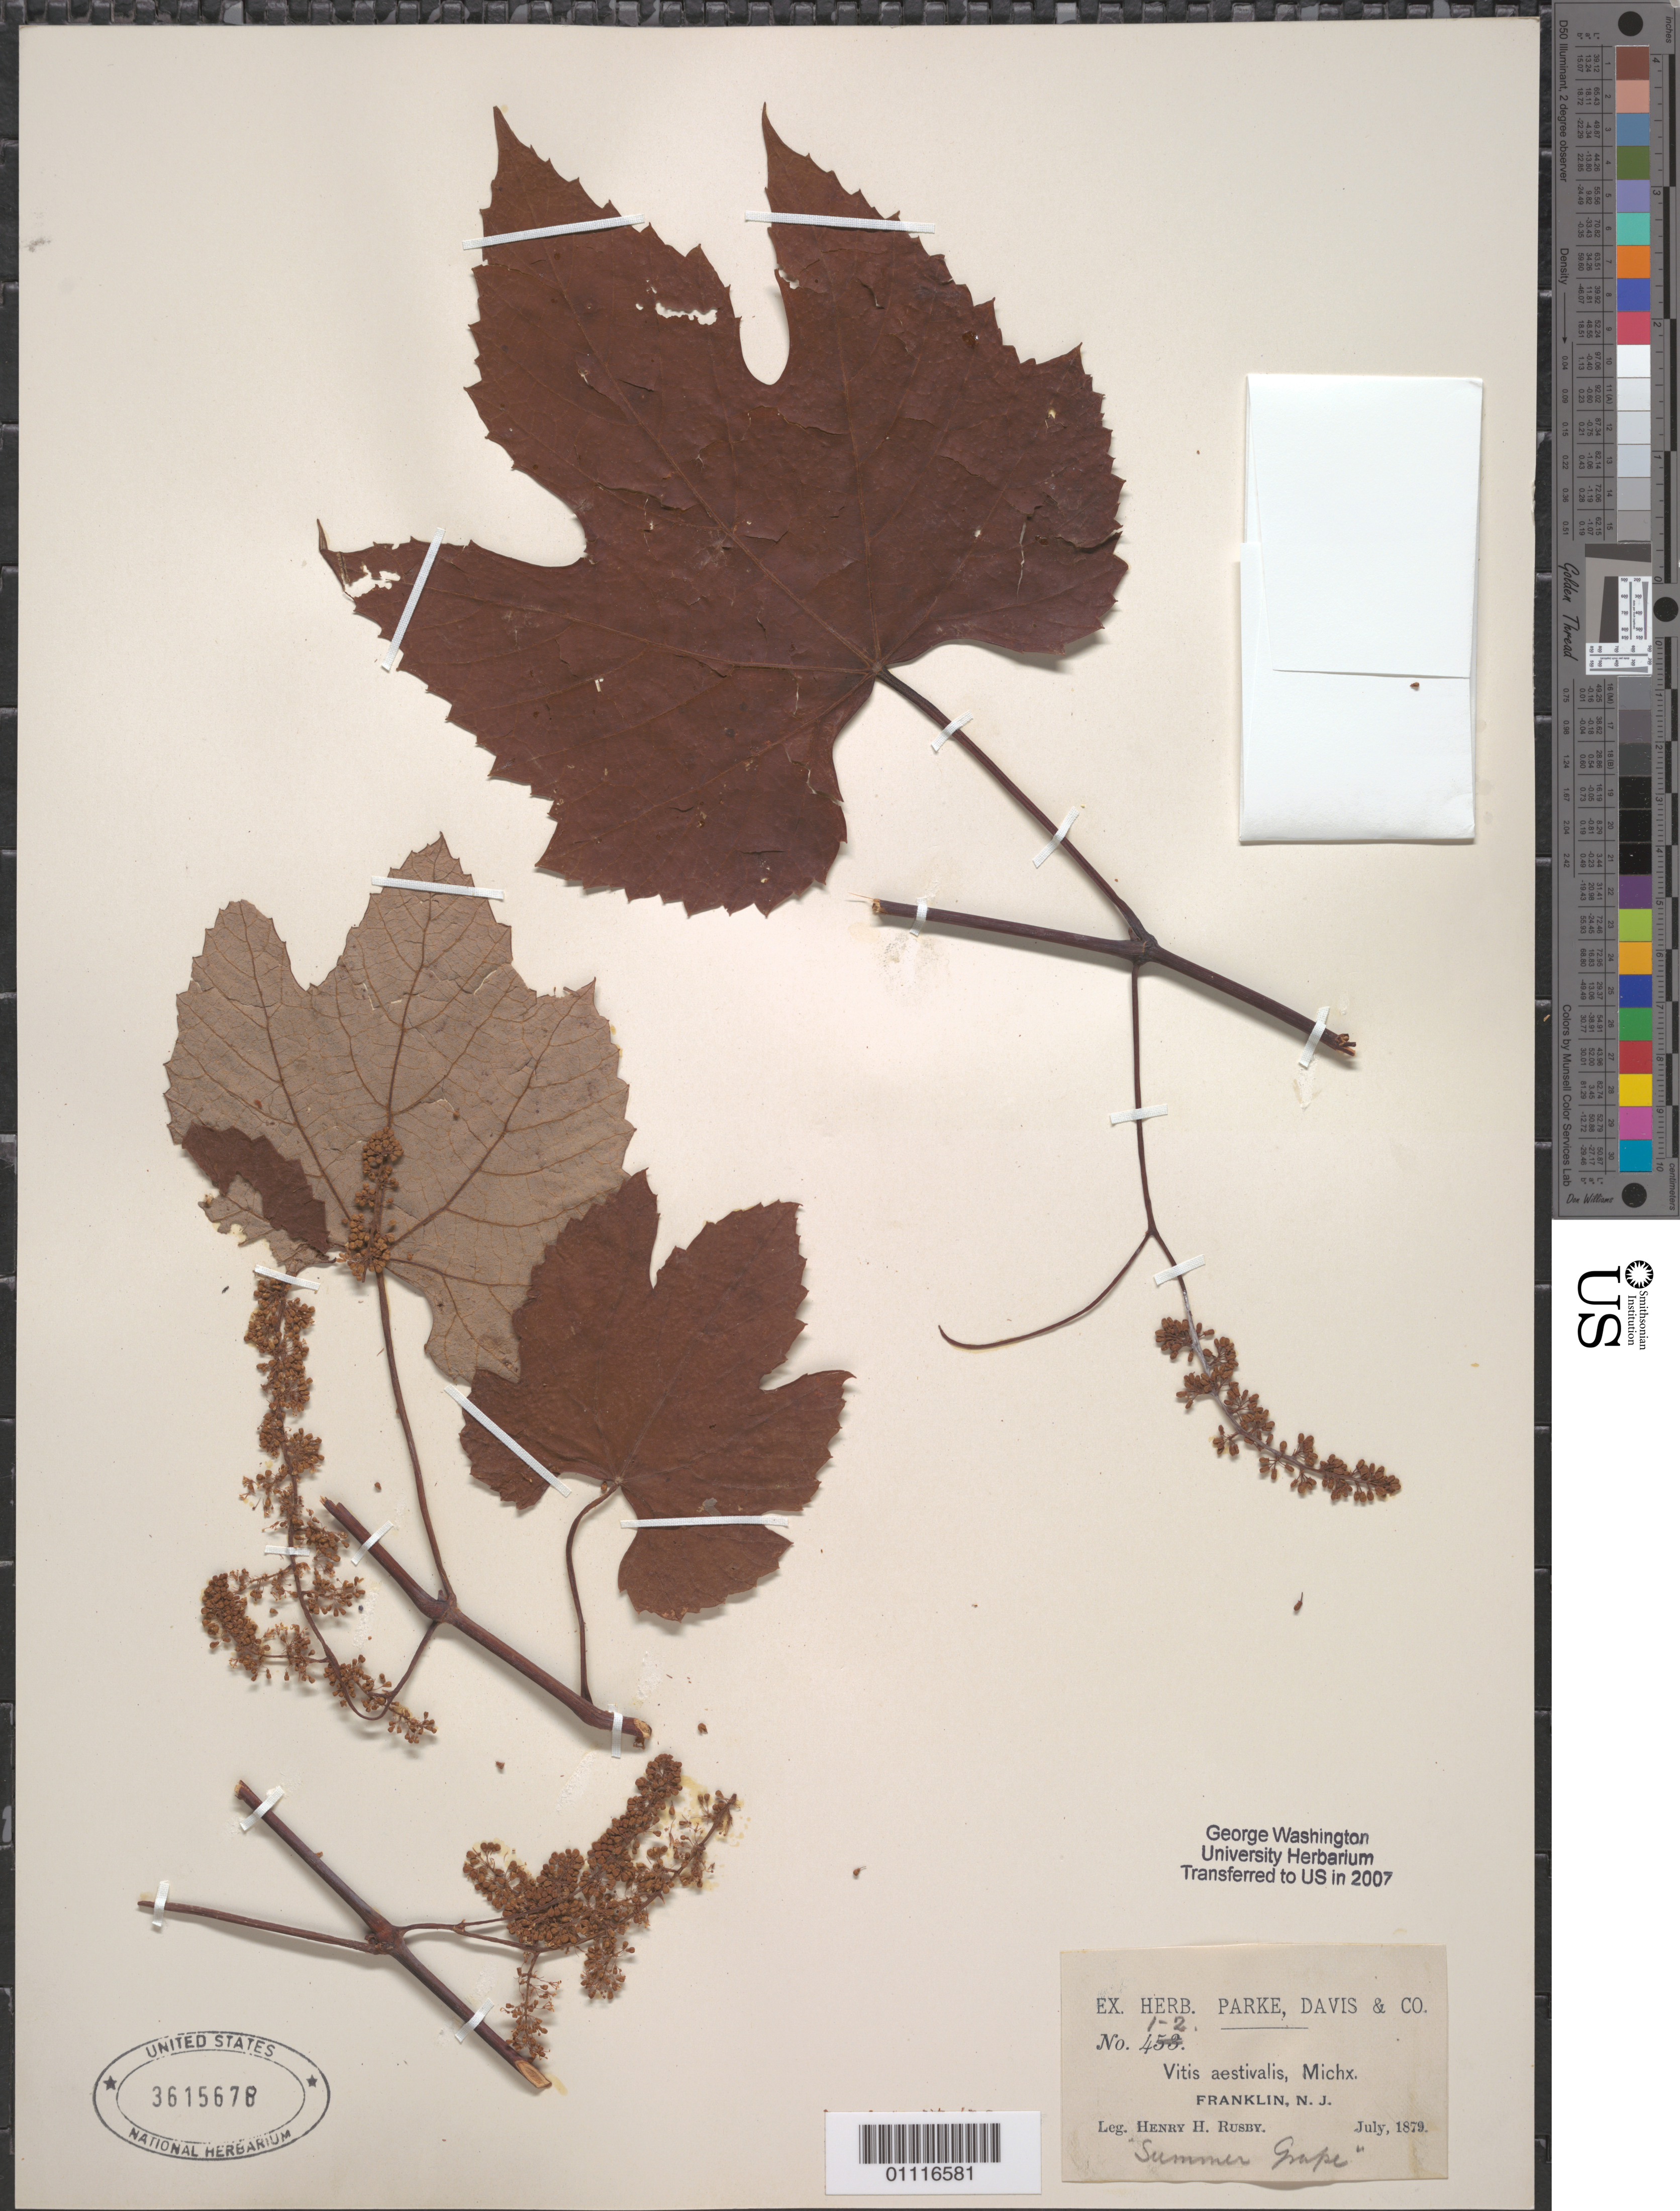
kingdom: Plantae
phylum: Tracheophyta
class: Magnoliopsida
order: Vitales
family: Vitaceae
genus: Vitis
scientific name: Vitis aestivalis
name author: Michx.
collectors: H. H. Rusby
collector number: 4 1-2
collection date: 1879-07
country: United States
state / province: New Jersey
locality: Franklin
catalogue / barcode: US 3615678